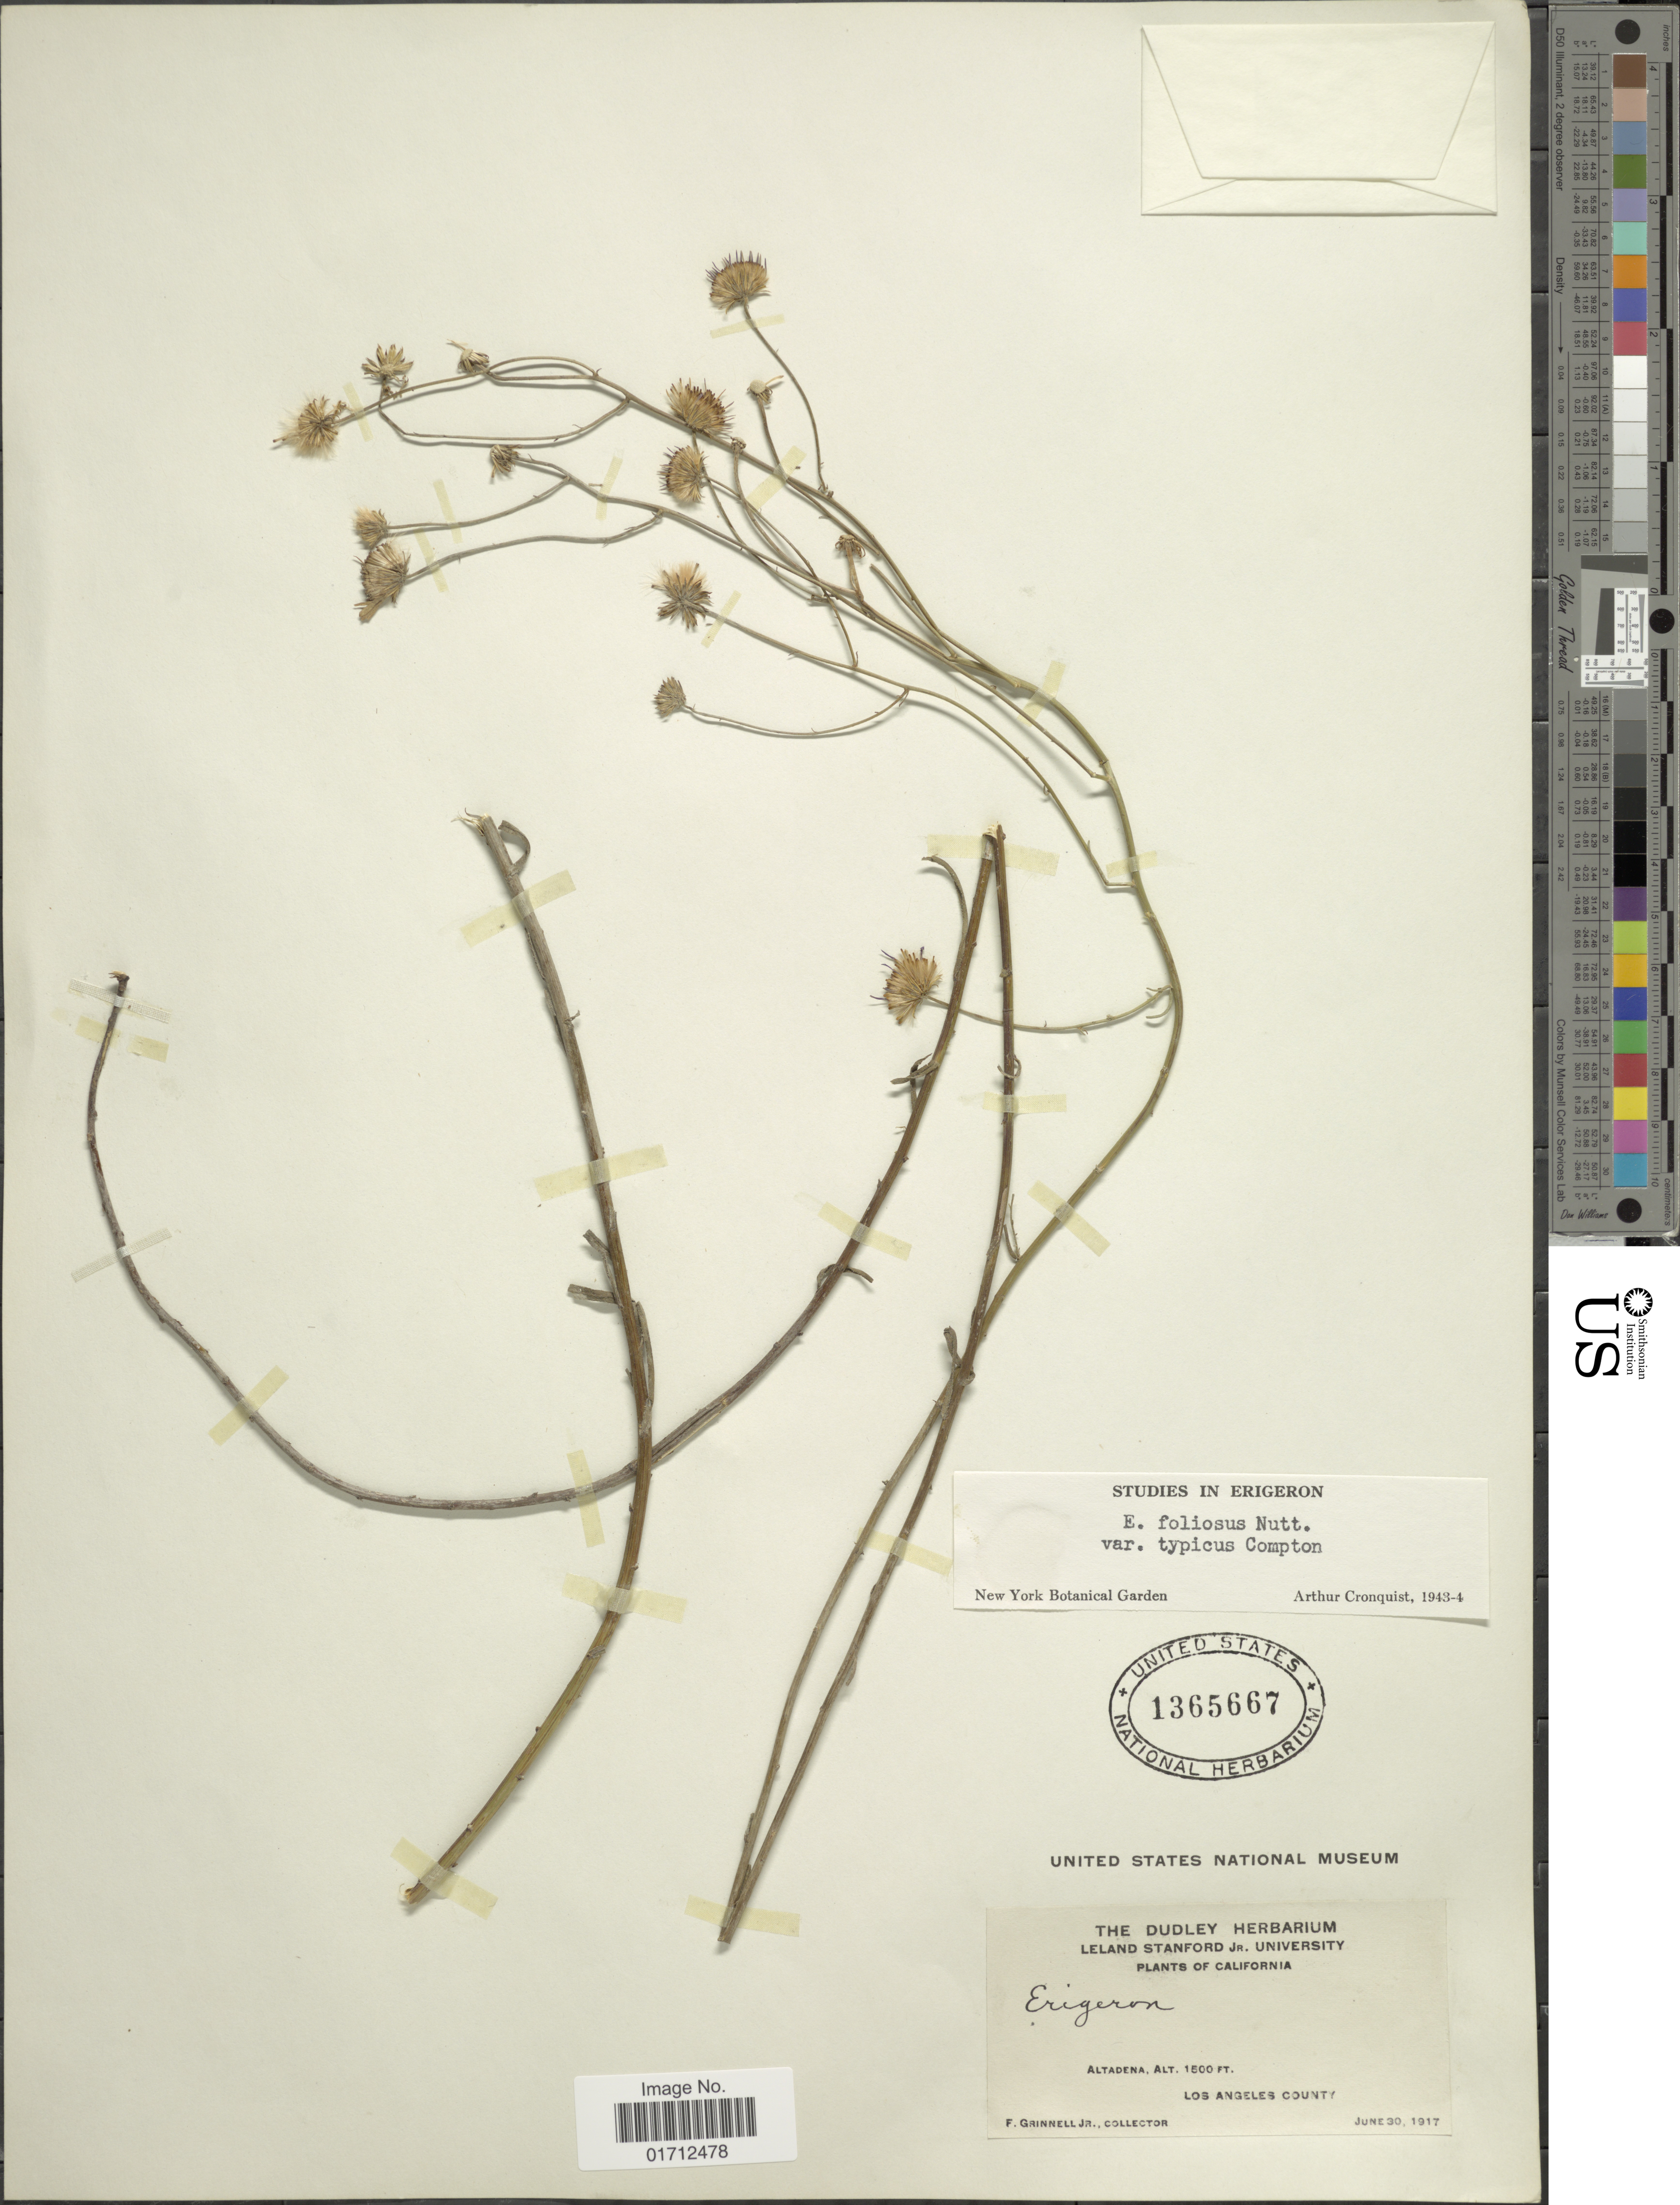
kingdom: Plantae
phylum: Tracheophyta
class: Magnoliopsida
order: Asterales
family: Asteraceae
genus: Erigeron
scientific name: Erigeron foliosus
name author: Nutt.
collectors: F. Grinnell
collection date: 1917-06-30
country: United States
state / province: California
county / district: Los Angeles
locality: Altadena, Los Angeles County.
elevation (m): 457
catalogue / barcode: US 1365667